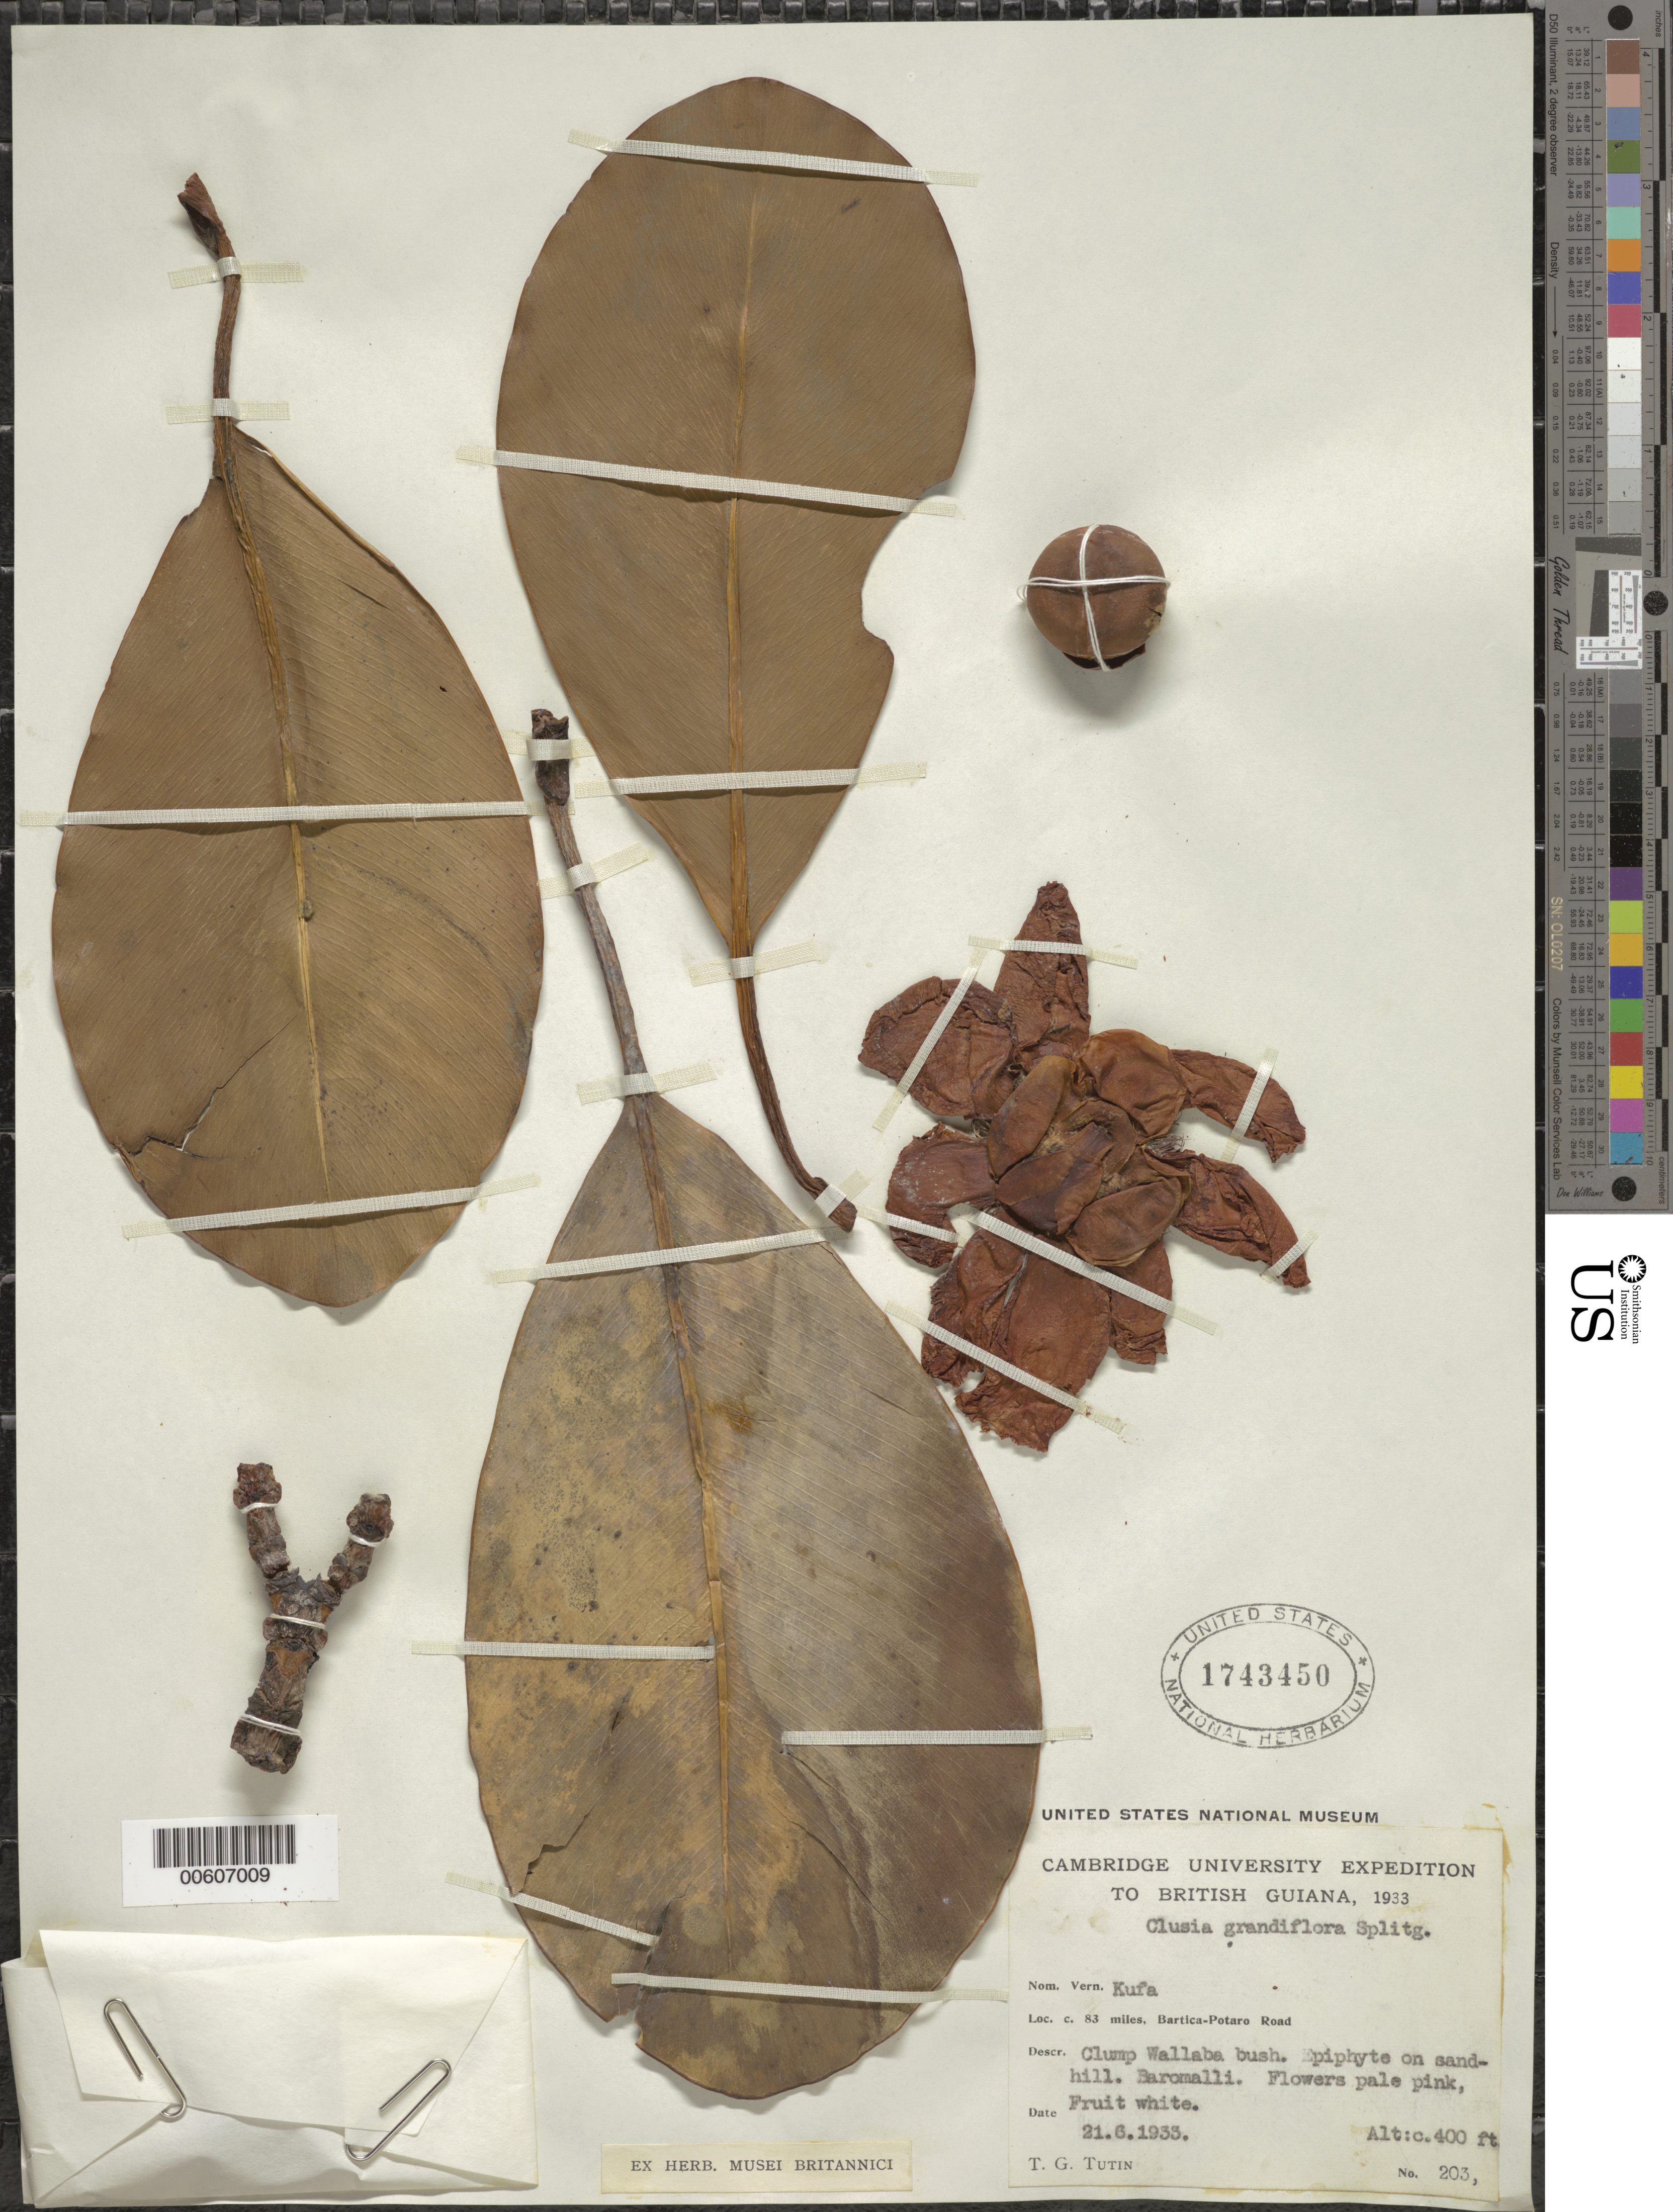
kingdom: Plantae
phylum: Tracheophyta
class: Magnoliopsida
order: Malpighiales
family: Clusiaceae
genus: Clusia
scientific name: Clusia grandiflora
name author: Splitg.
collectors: T. G. Tutin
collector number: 203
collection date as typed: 21-Jun-33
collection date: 1933-06-21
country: Guyana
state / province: Potaro-Siparuni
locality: Bartica-Potaro road, mile 83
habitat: Clump Wallaba bush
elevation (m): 122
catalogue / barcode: US 1743450